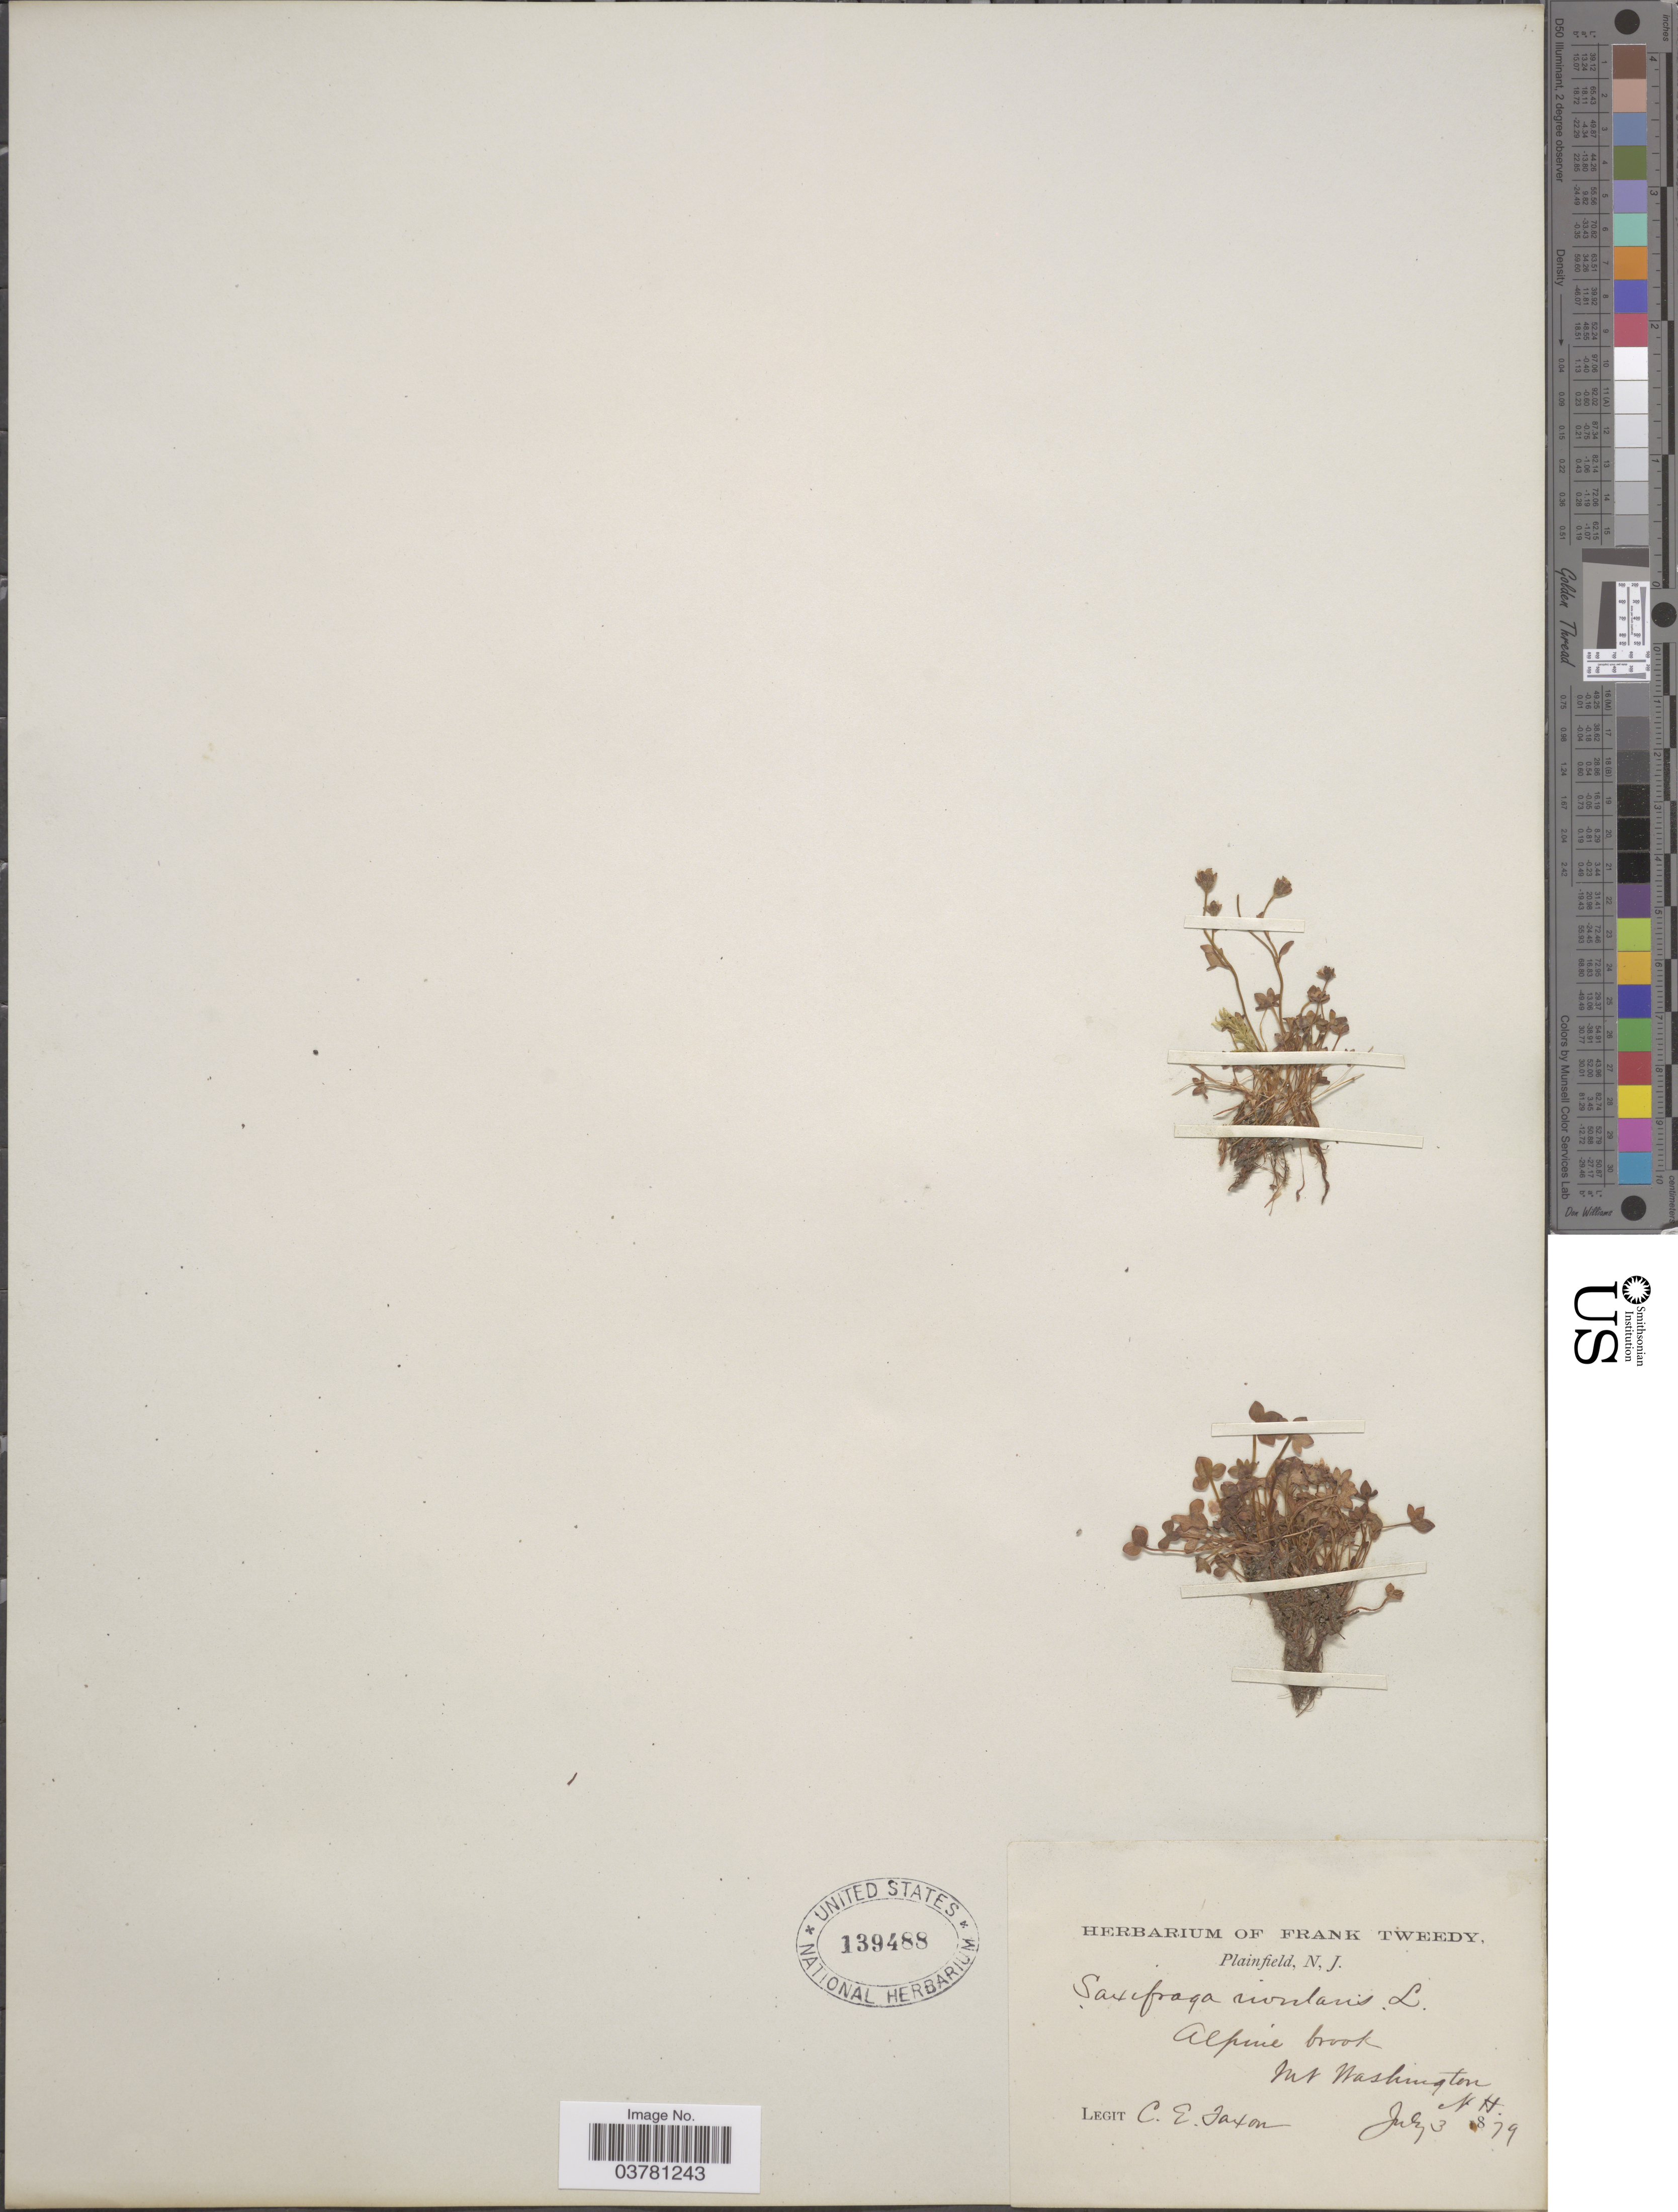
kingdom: Plantae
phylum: Tracheophyta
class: Magnoliopsida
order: Saxifragales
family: Saxifragaceae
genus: Saxifraga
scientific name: Saxifraga rivularis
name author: L.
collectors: C. Faxon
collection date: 1879-07-03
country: United States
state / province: New Hampshire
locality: Alpine brook. Mt. Washington.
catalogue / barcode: US 139488